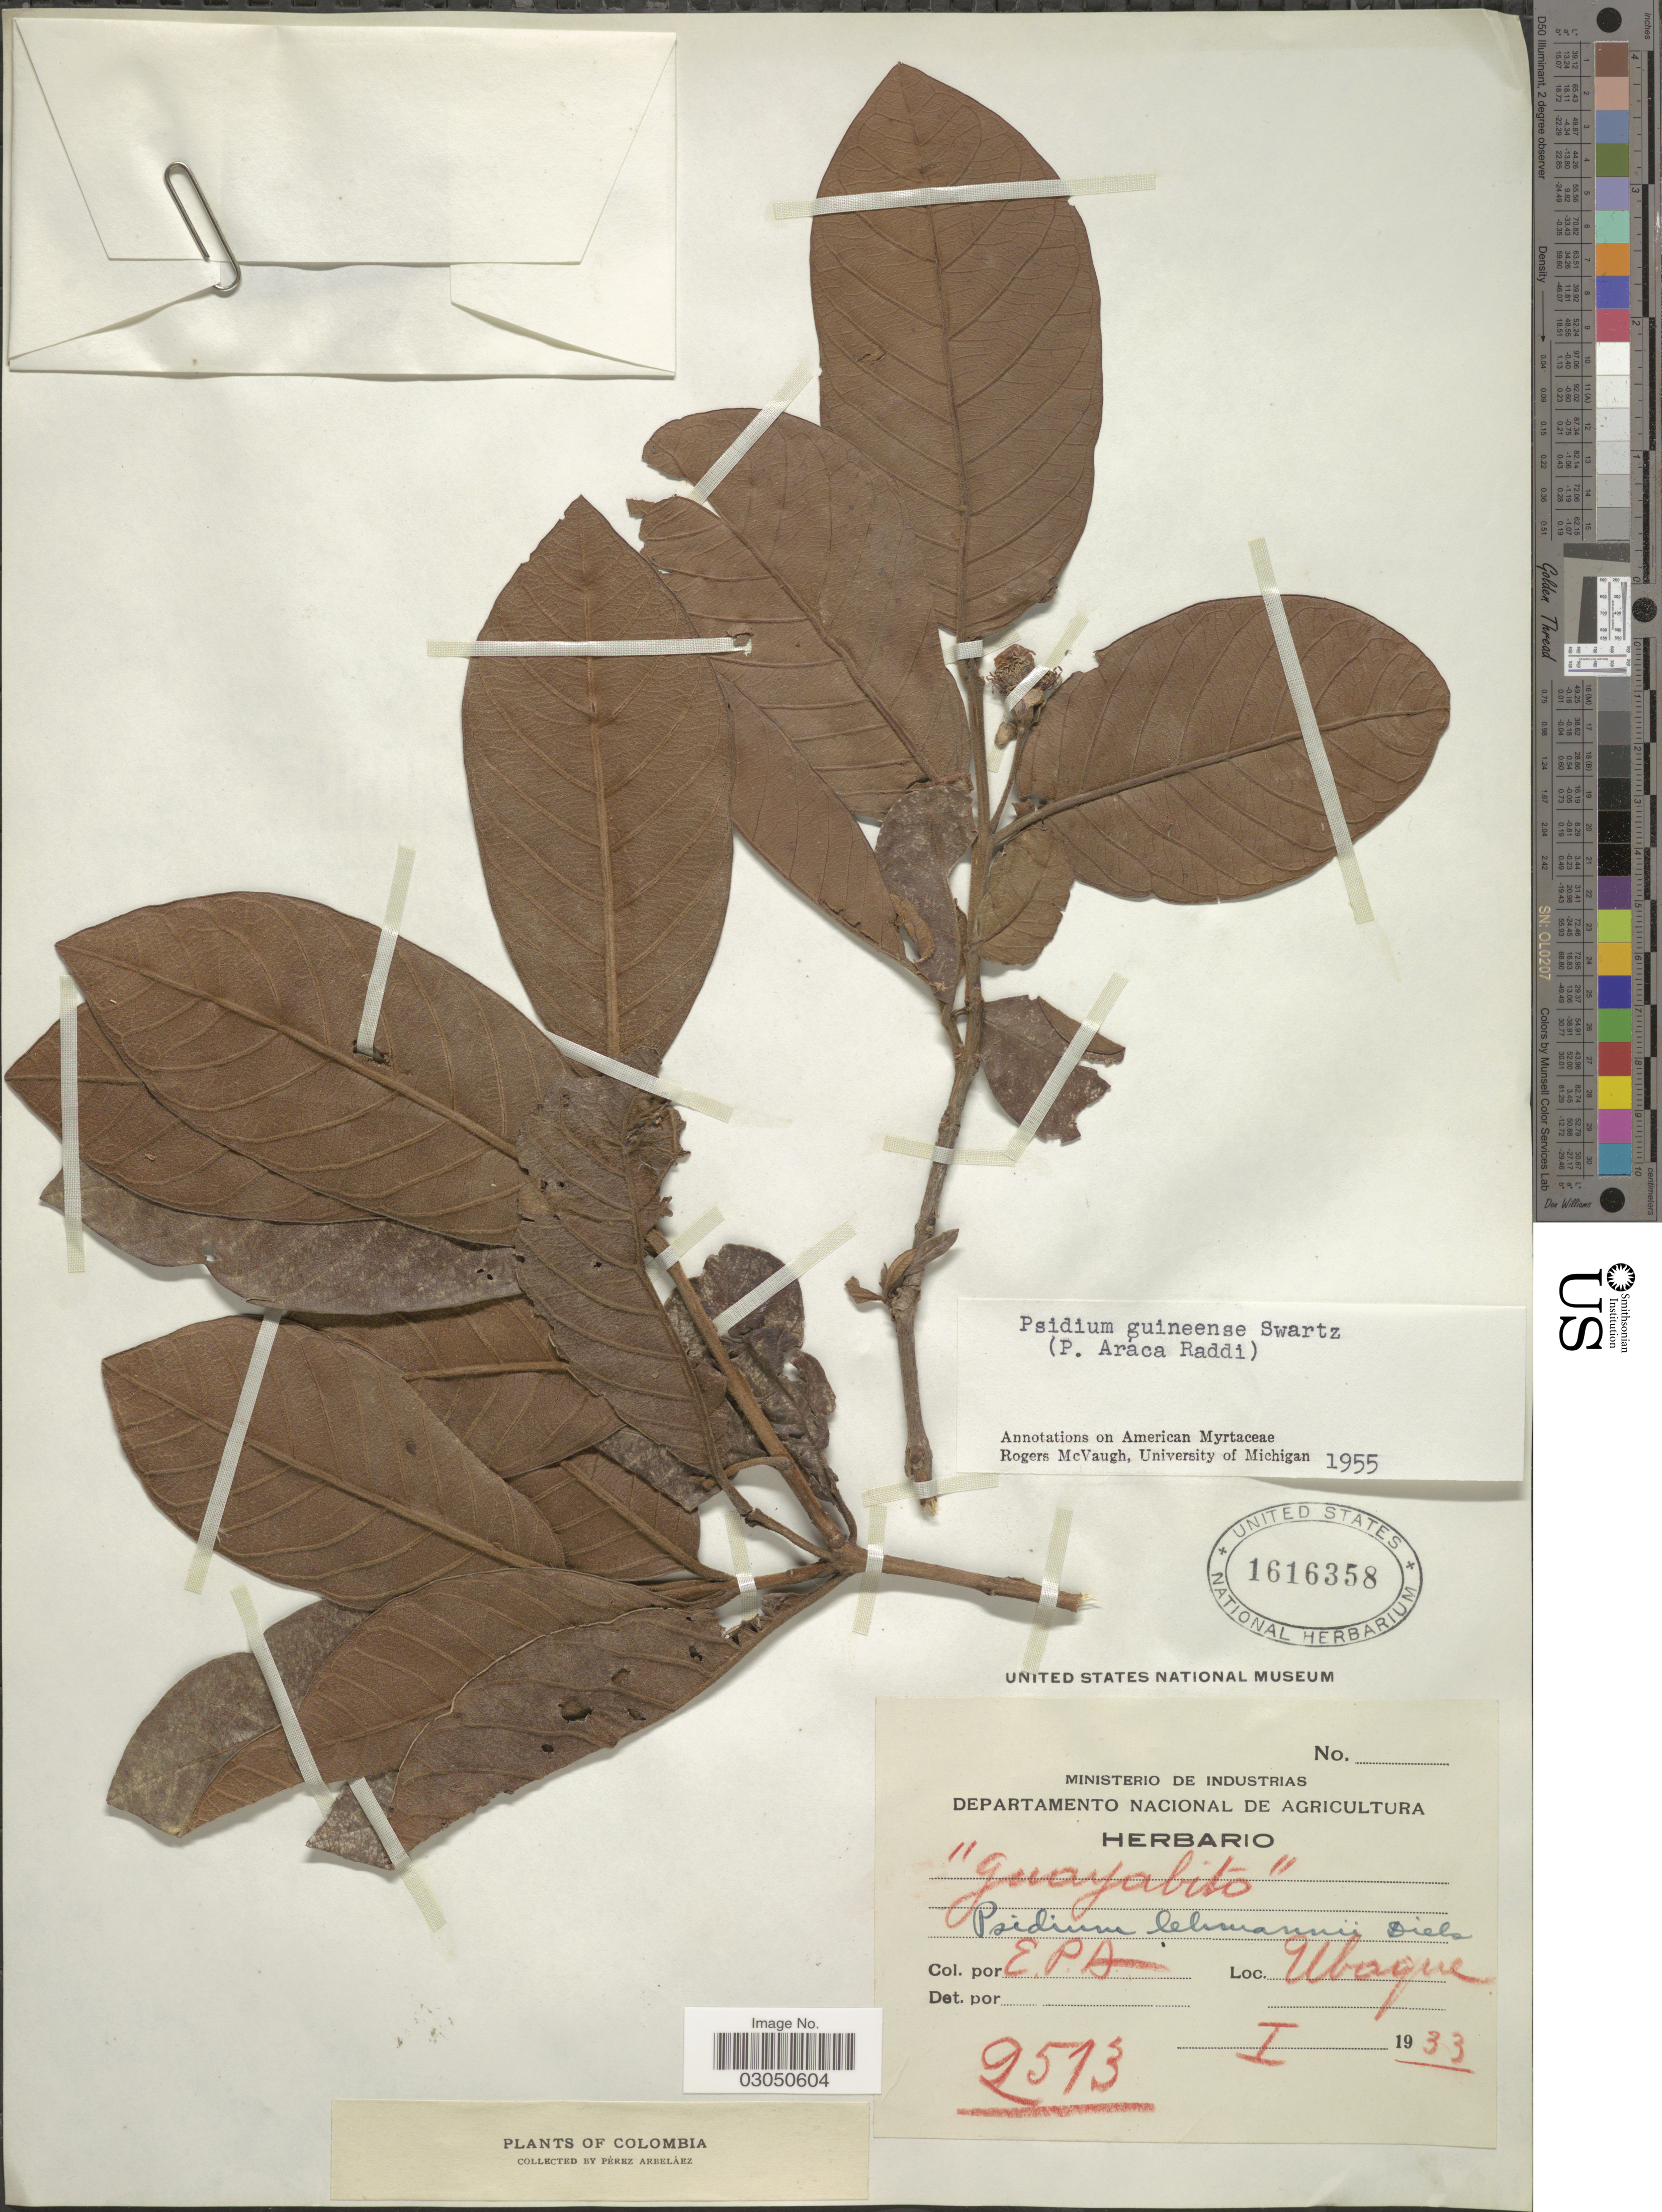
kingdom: Plantae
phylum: Tracheophyta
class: Magnoliopsida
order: Myrtales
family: Myrtaceae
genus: Psidium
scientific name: Psidium guineense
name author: Sw.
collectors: E. Pérez Arbeláez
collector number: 2513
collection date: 1933-01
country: Colombia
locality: Ubaque.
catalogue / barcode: US 1616358